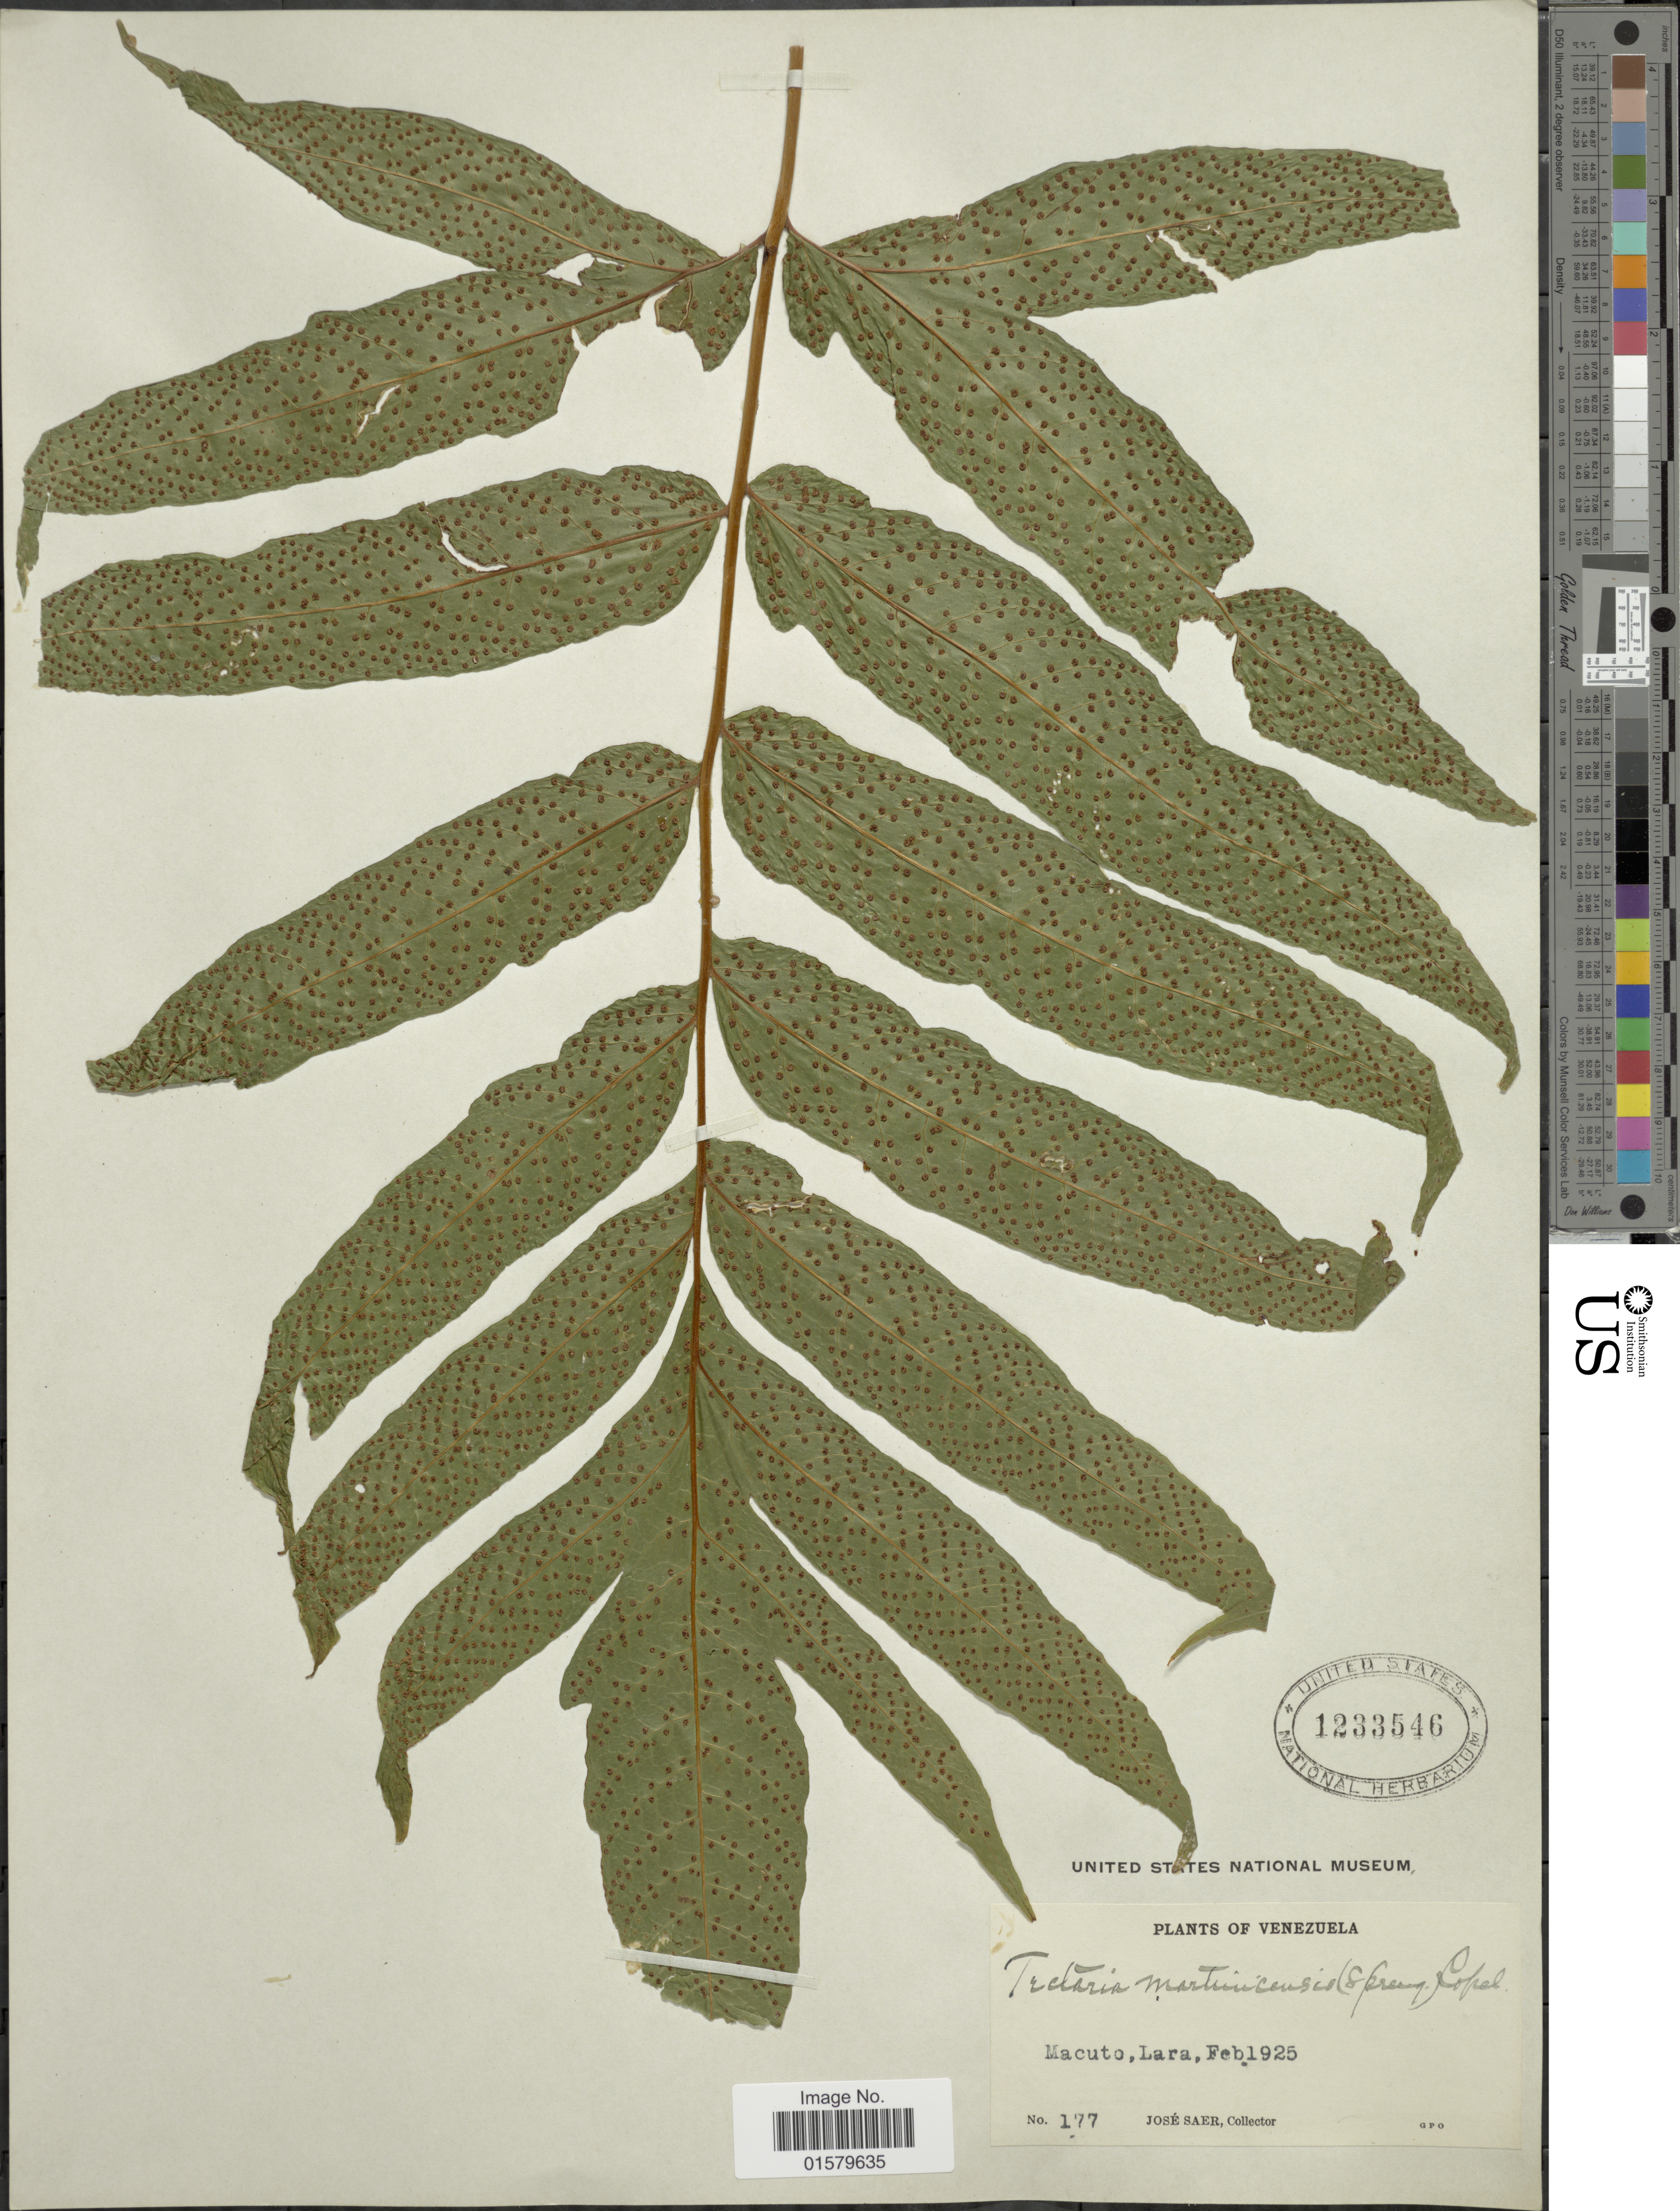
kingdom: Plantae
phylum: Tracheophyta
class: Polypodiopsida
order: Polypodiales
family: Tectariaceae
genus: Tectaria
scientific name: Tectaria incisa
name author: Cav.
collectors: J. Saer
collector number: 177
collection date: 1925-02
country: Venezuela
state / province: Lara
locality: Macuto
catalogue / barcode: US 1233546